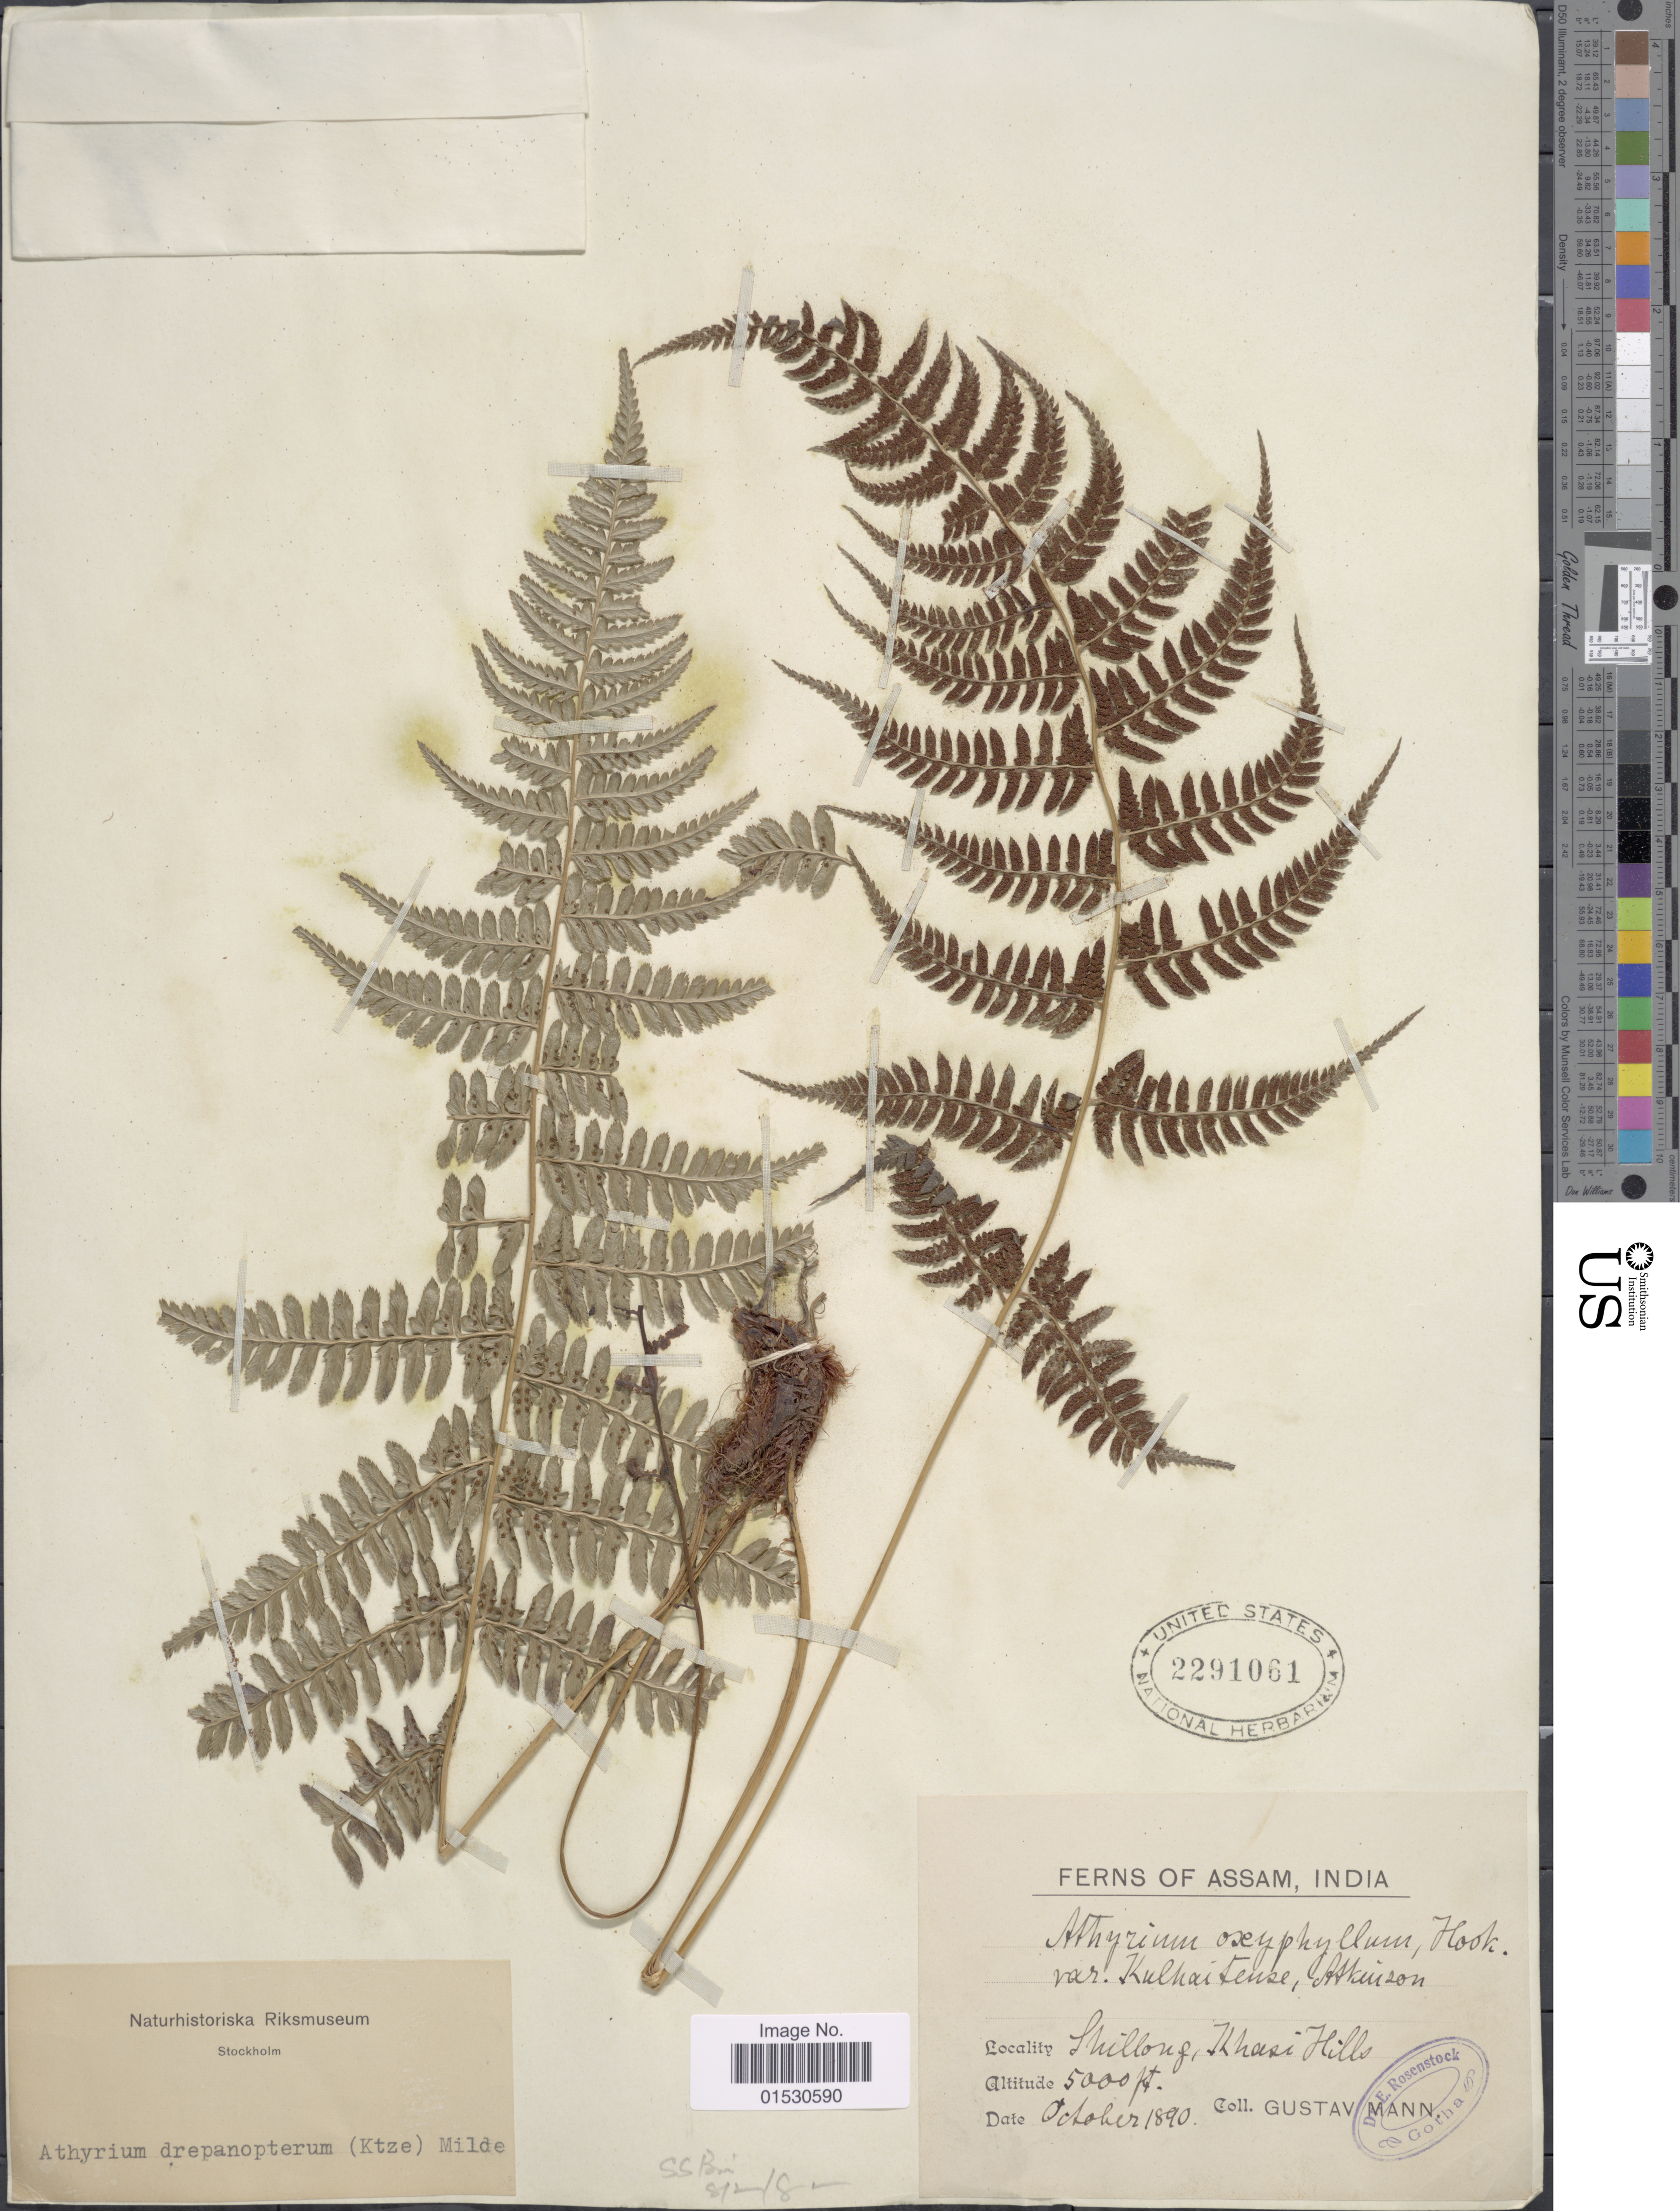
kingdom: Plantae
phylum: Tracheophyta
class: Polypodiopsida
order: Polypodiales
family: Athyriaceae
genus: Athyrium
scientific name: Athyrium drepanopterum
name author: (Kunze) A. Braun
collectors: G. Mann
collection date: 1890-10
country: India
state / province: Meghalaya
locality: Shillong, Khasi Hills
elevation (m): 1524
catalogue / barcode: US 2291061